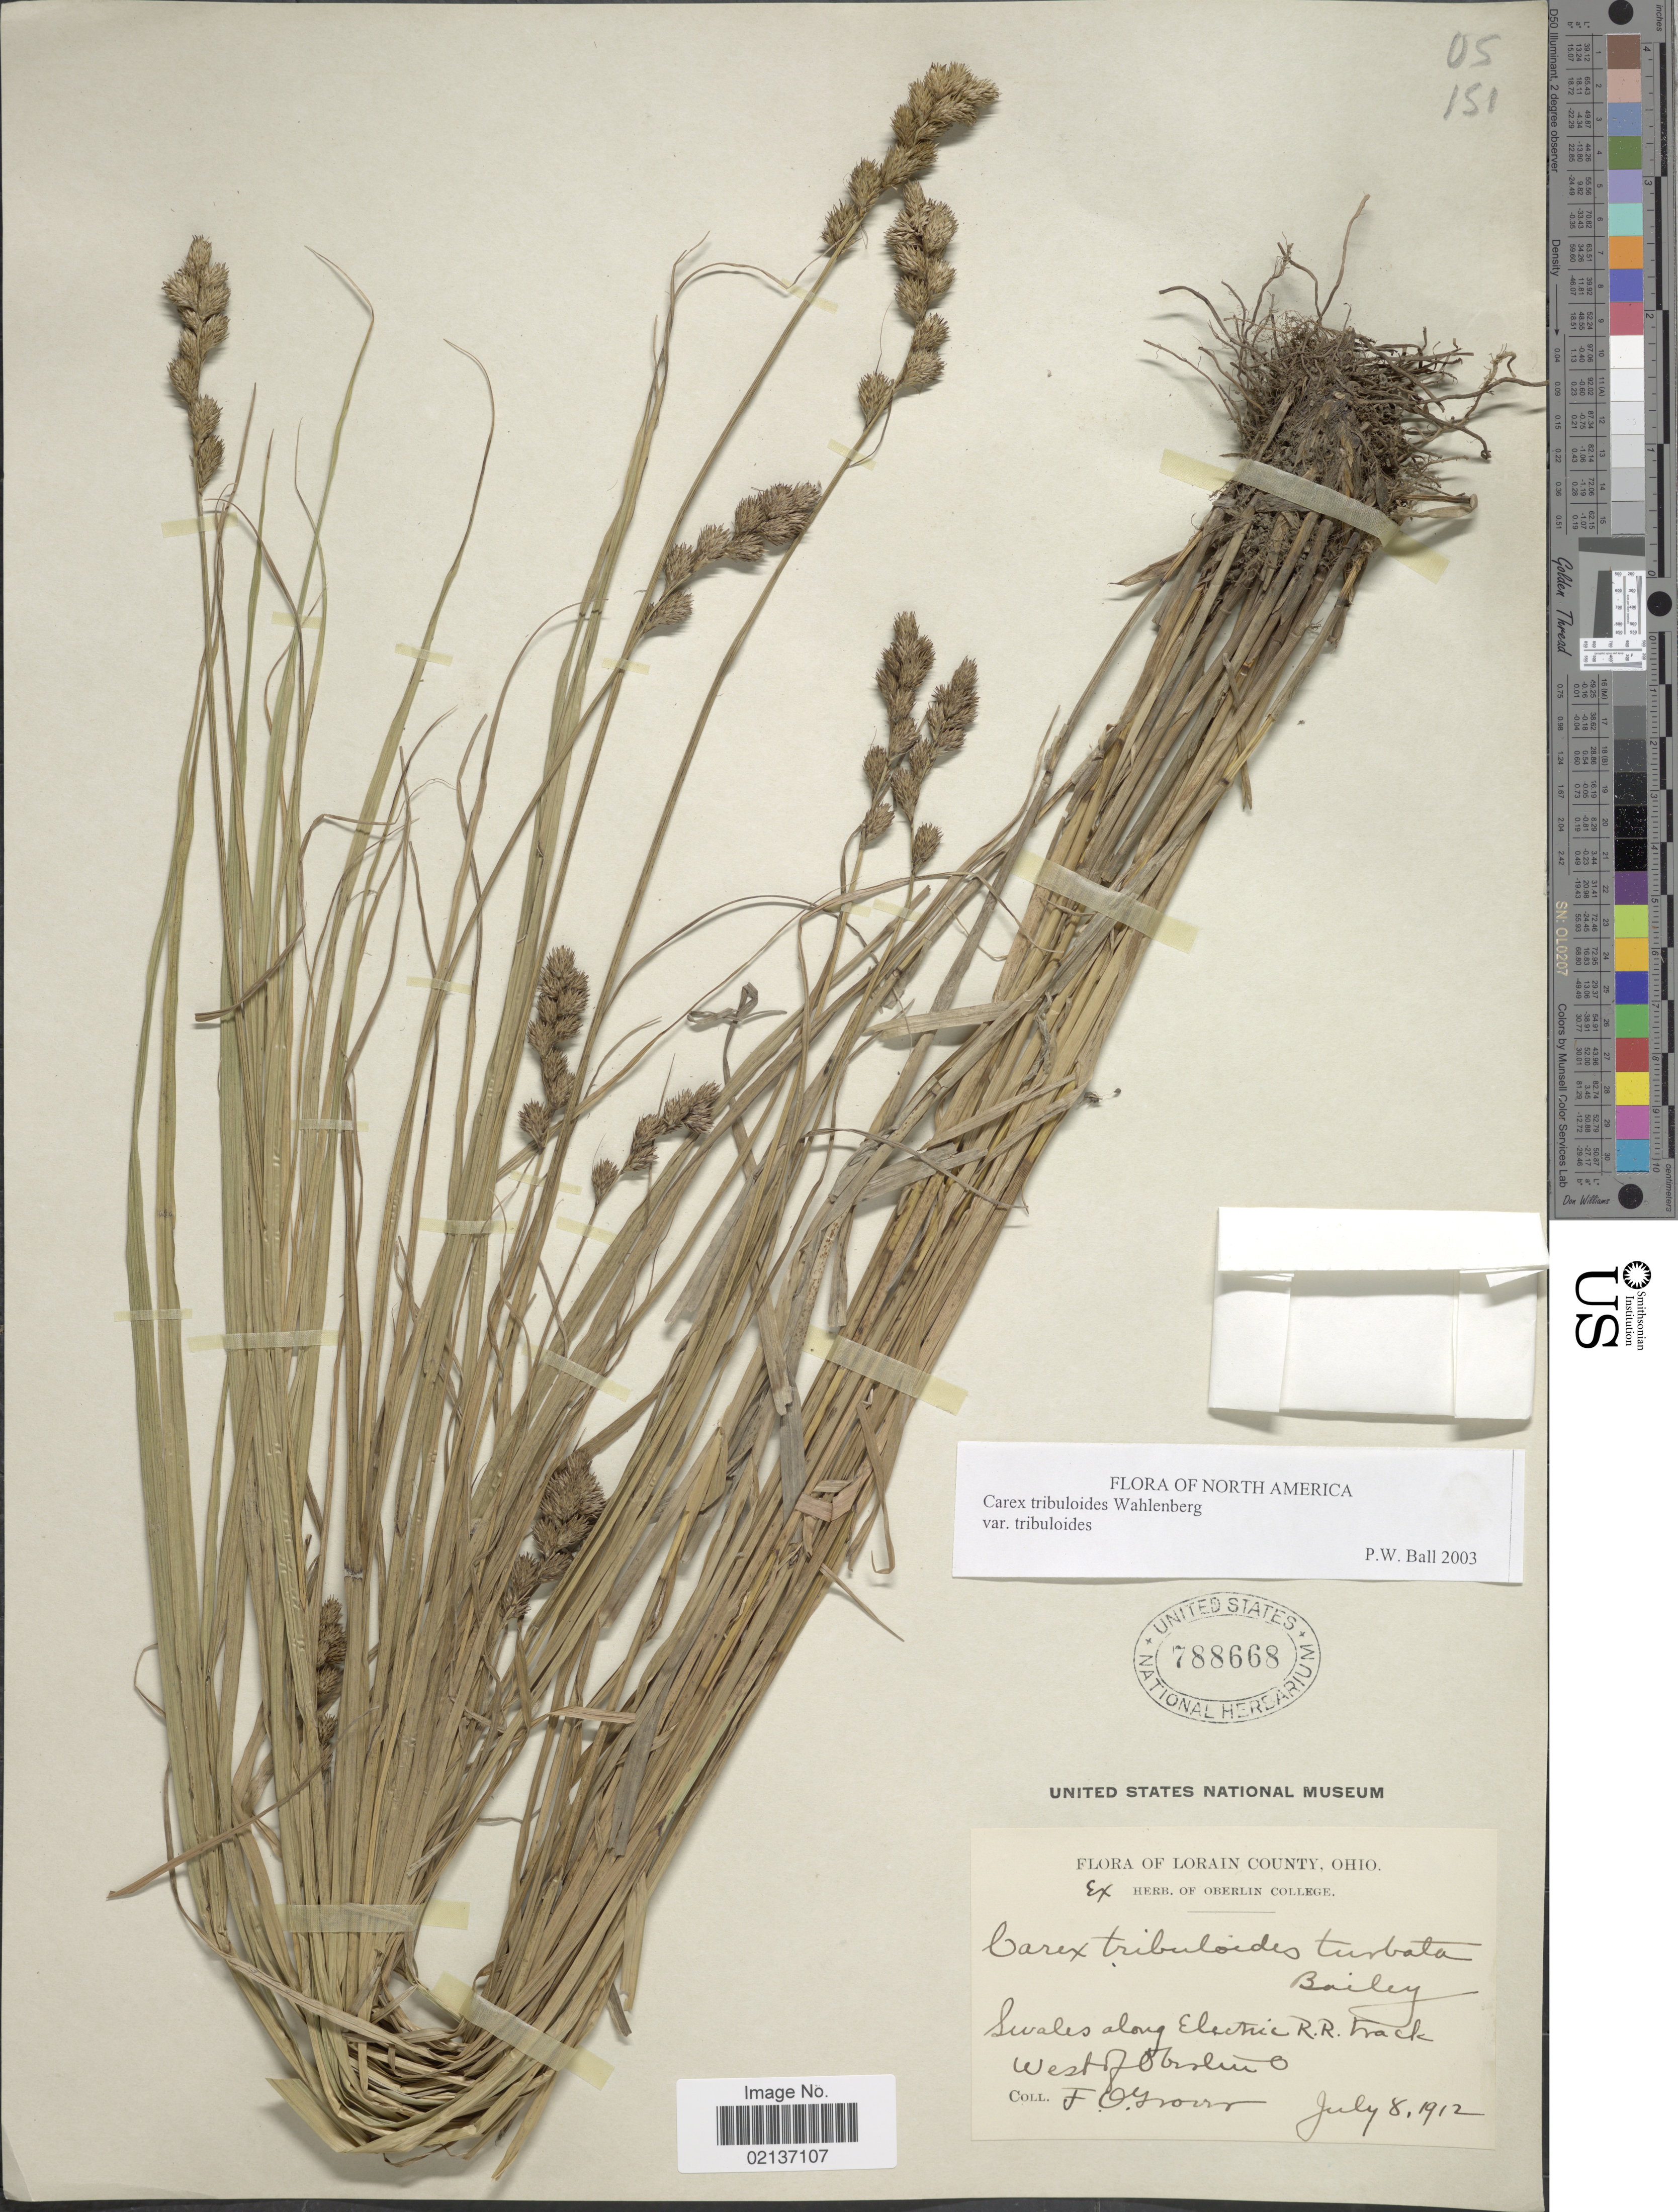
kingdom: Plantae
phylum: Tracheophyta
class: Liliopsida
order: Poales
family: Cyperaceae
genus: Carex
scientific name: Carex tribuloides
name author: Wahlenb.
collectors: F. Grover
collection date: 1912-07-08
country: United States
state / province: Ohio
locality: Lorain County, swales along Electric R.R. track west of Oberlin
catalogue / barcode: US 788668